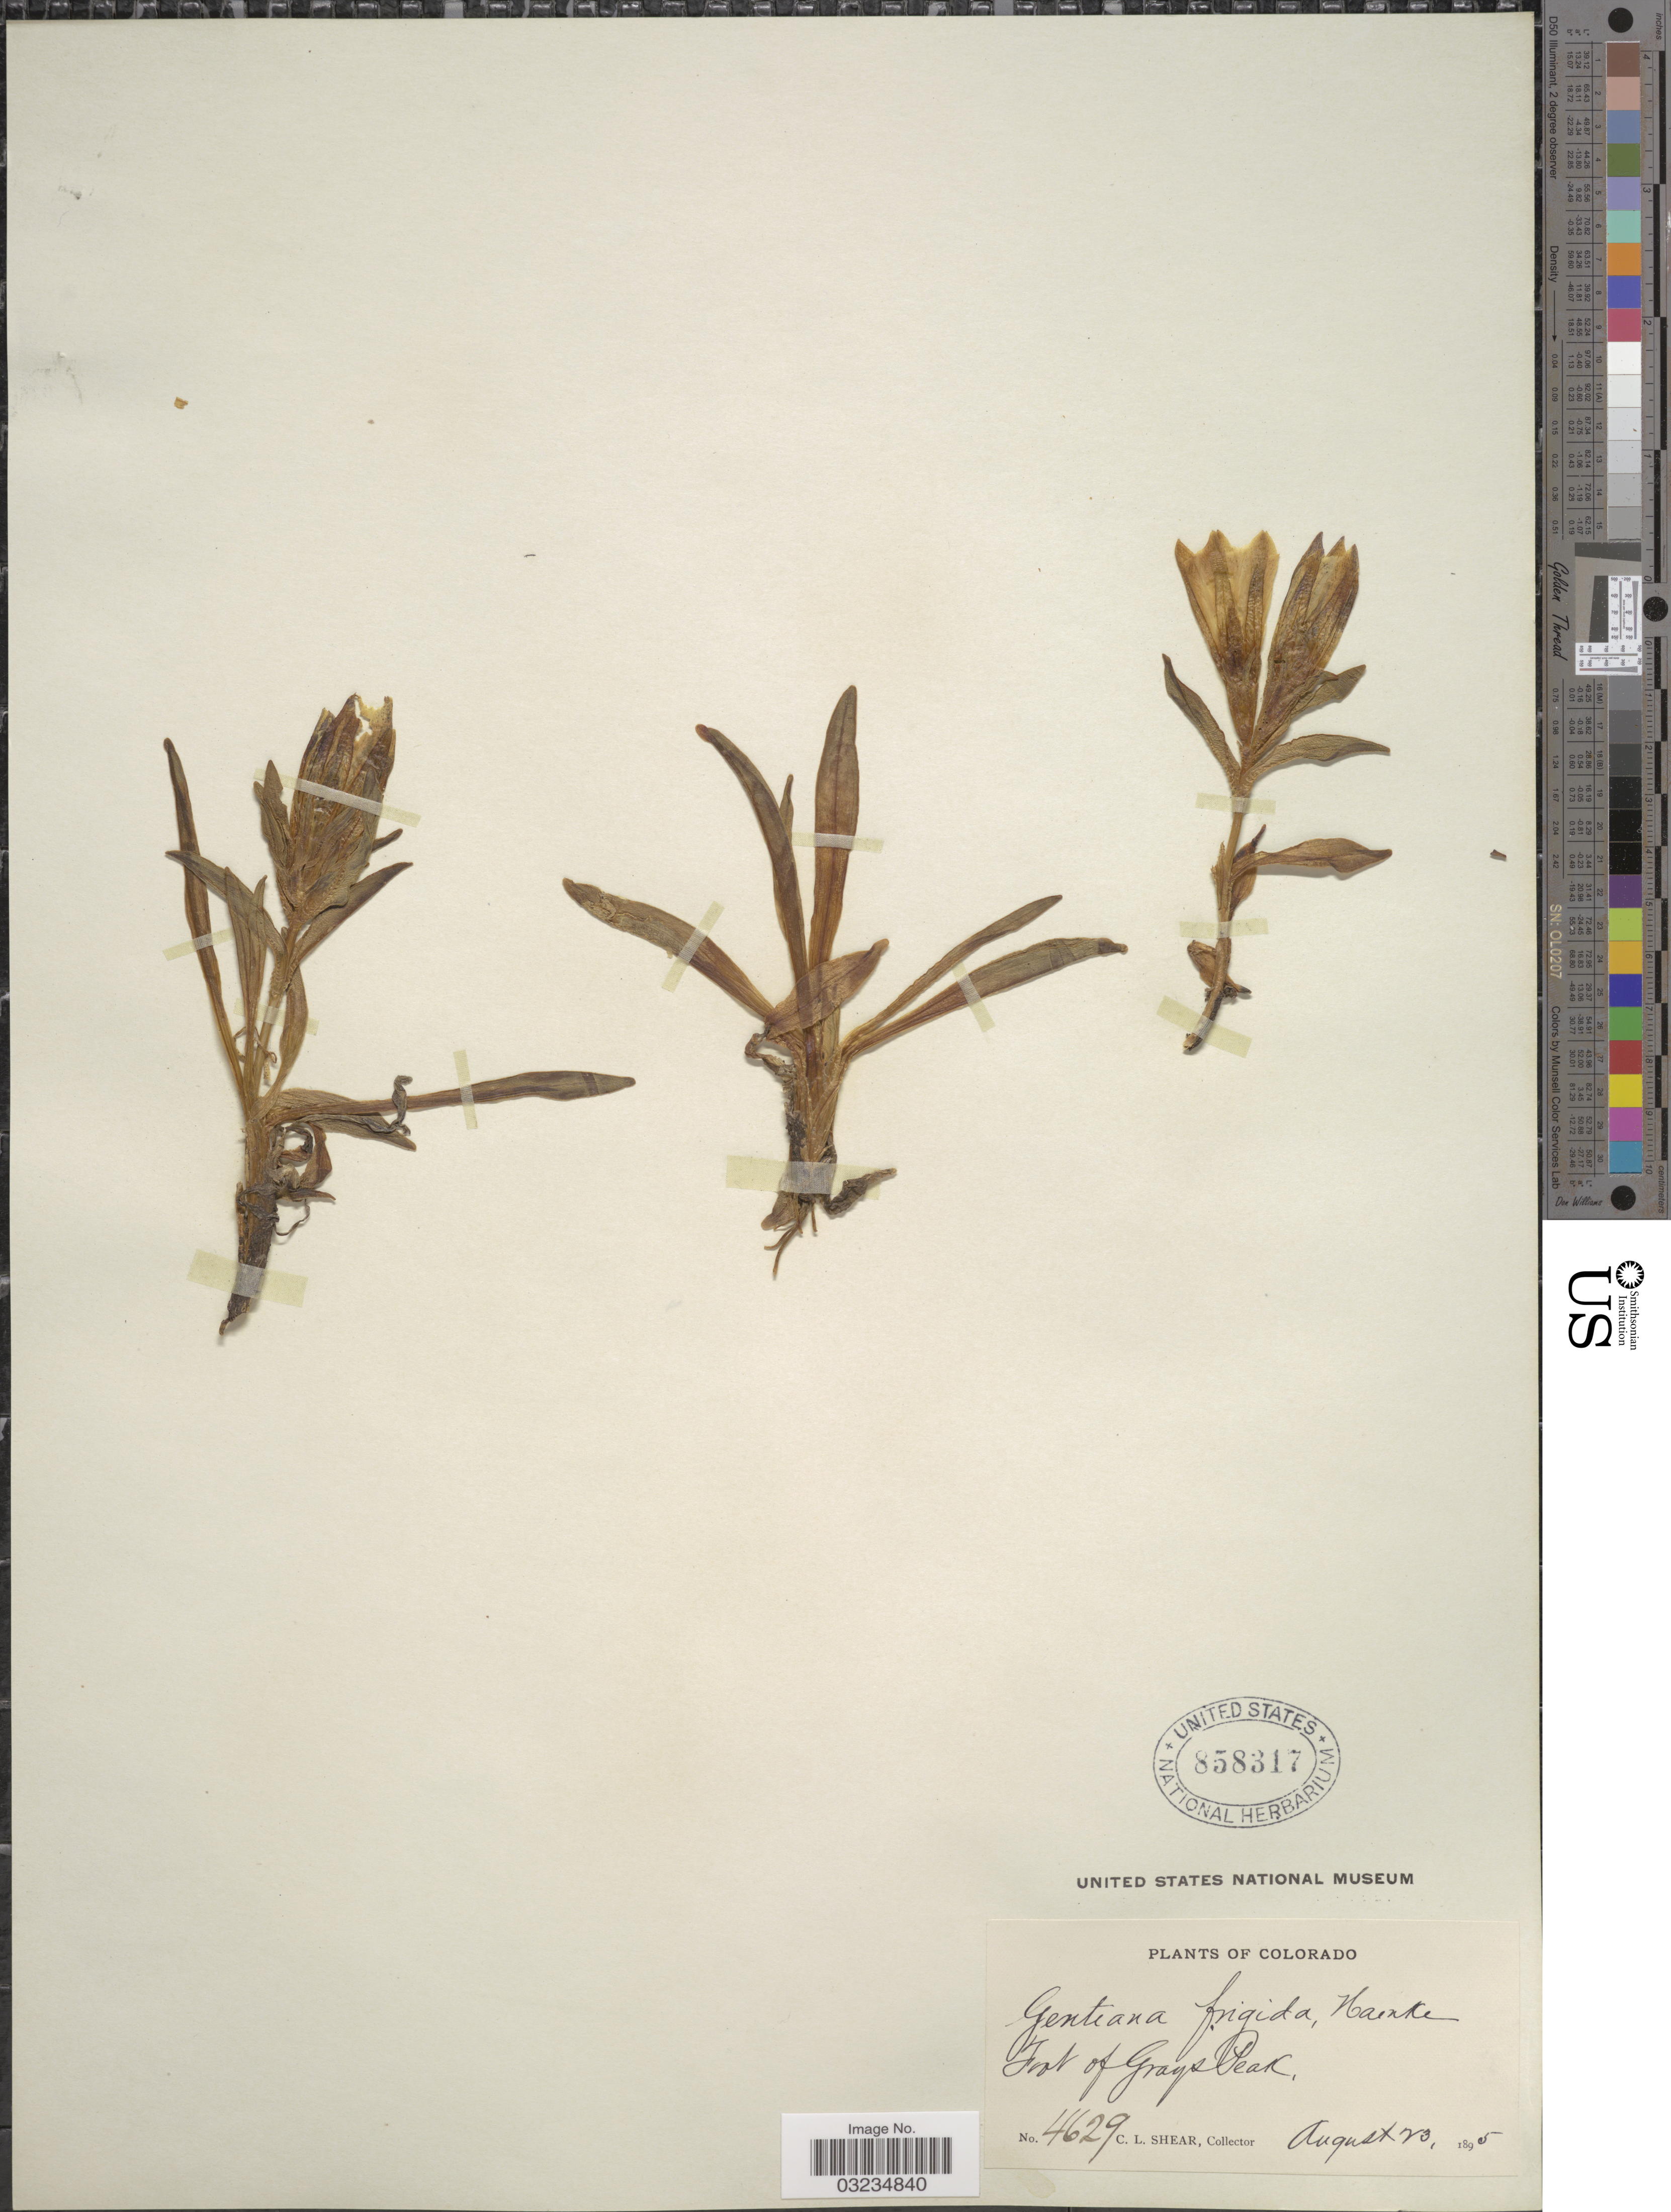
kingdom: Plantae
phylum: Tracheophyta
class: Magnoliopsida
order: Gentianales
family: Gentianaceae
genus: Gentiana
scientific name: Gentiana romanzovii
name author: Ledeb. ex Bunge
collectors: C. L. Shear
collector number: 4629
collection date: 1895-08-23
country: United States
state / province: Colorado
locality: Foot of Grays Peak.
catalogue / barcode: US 858317